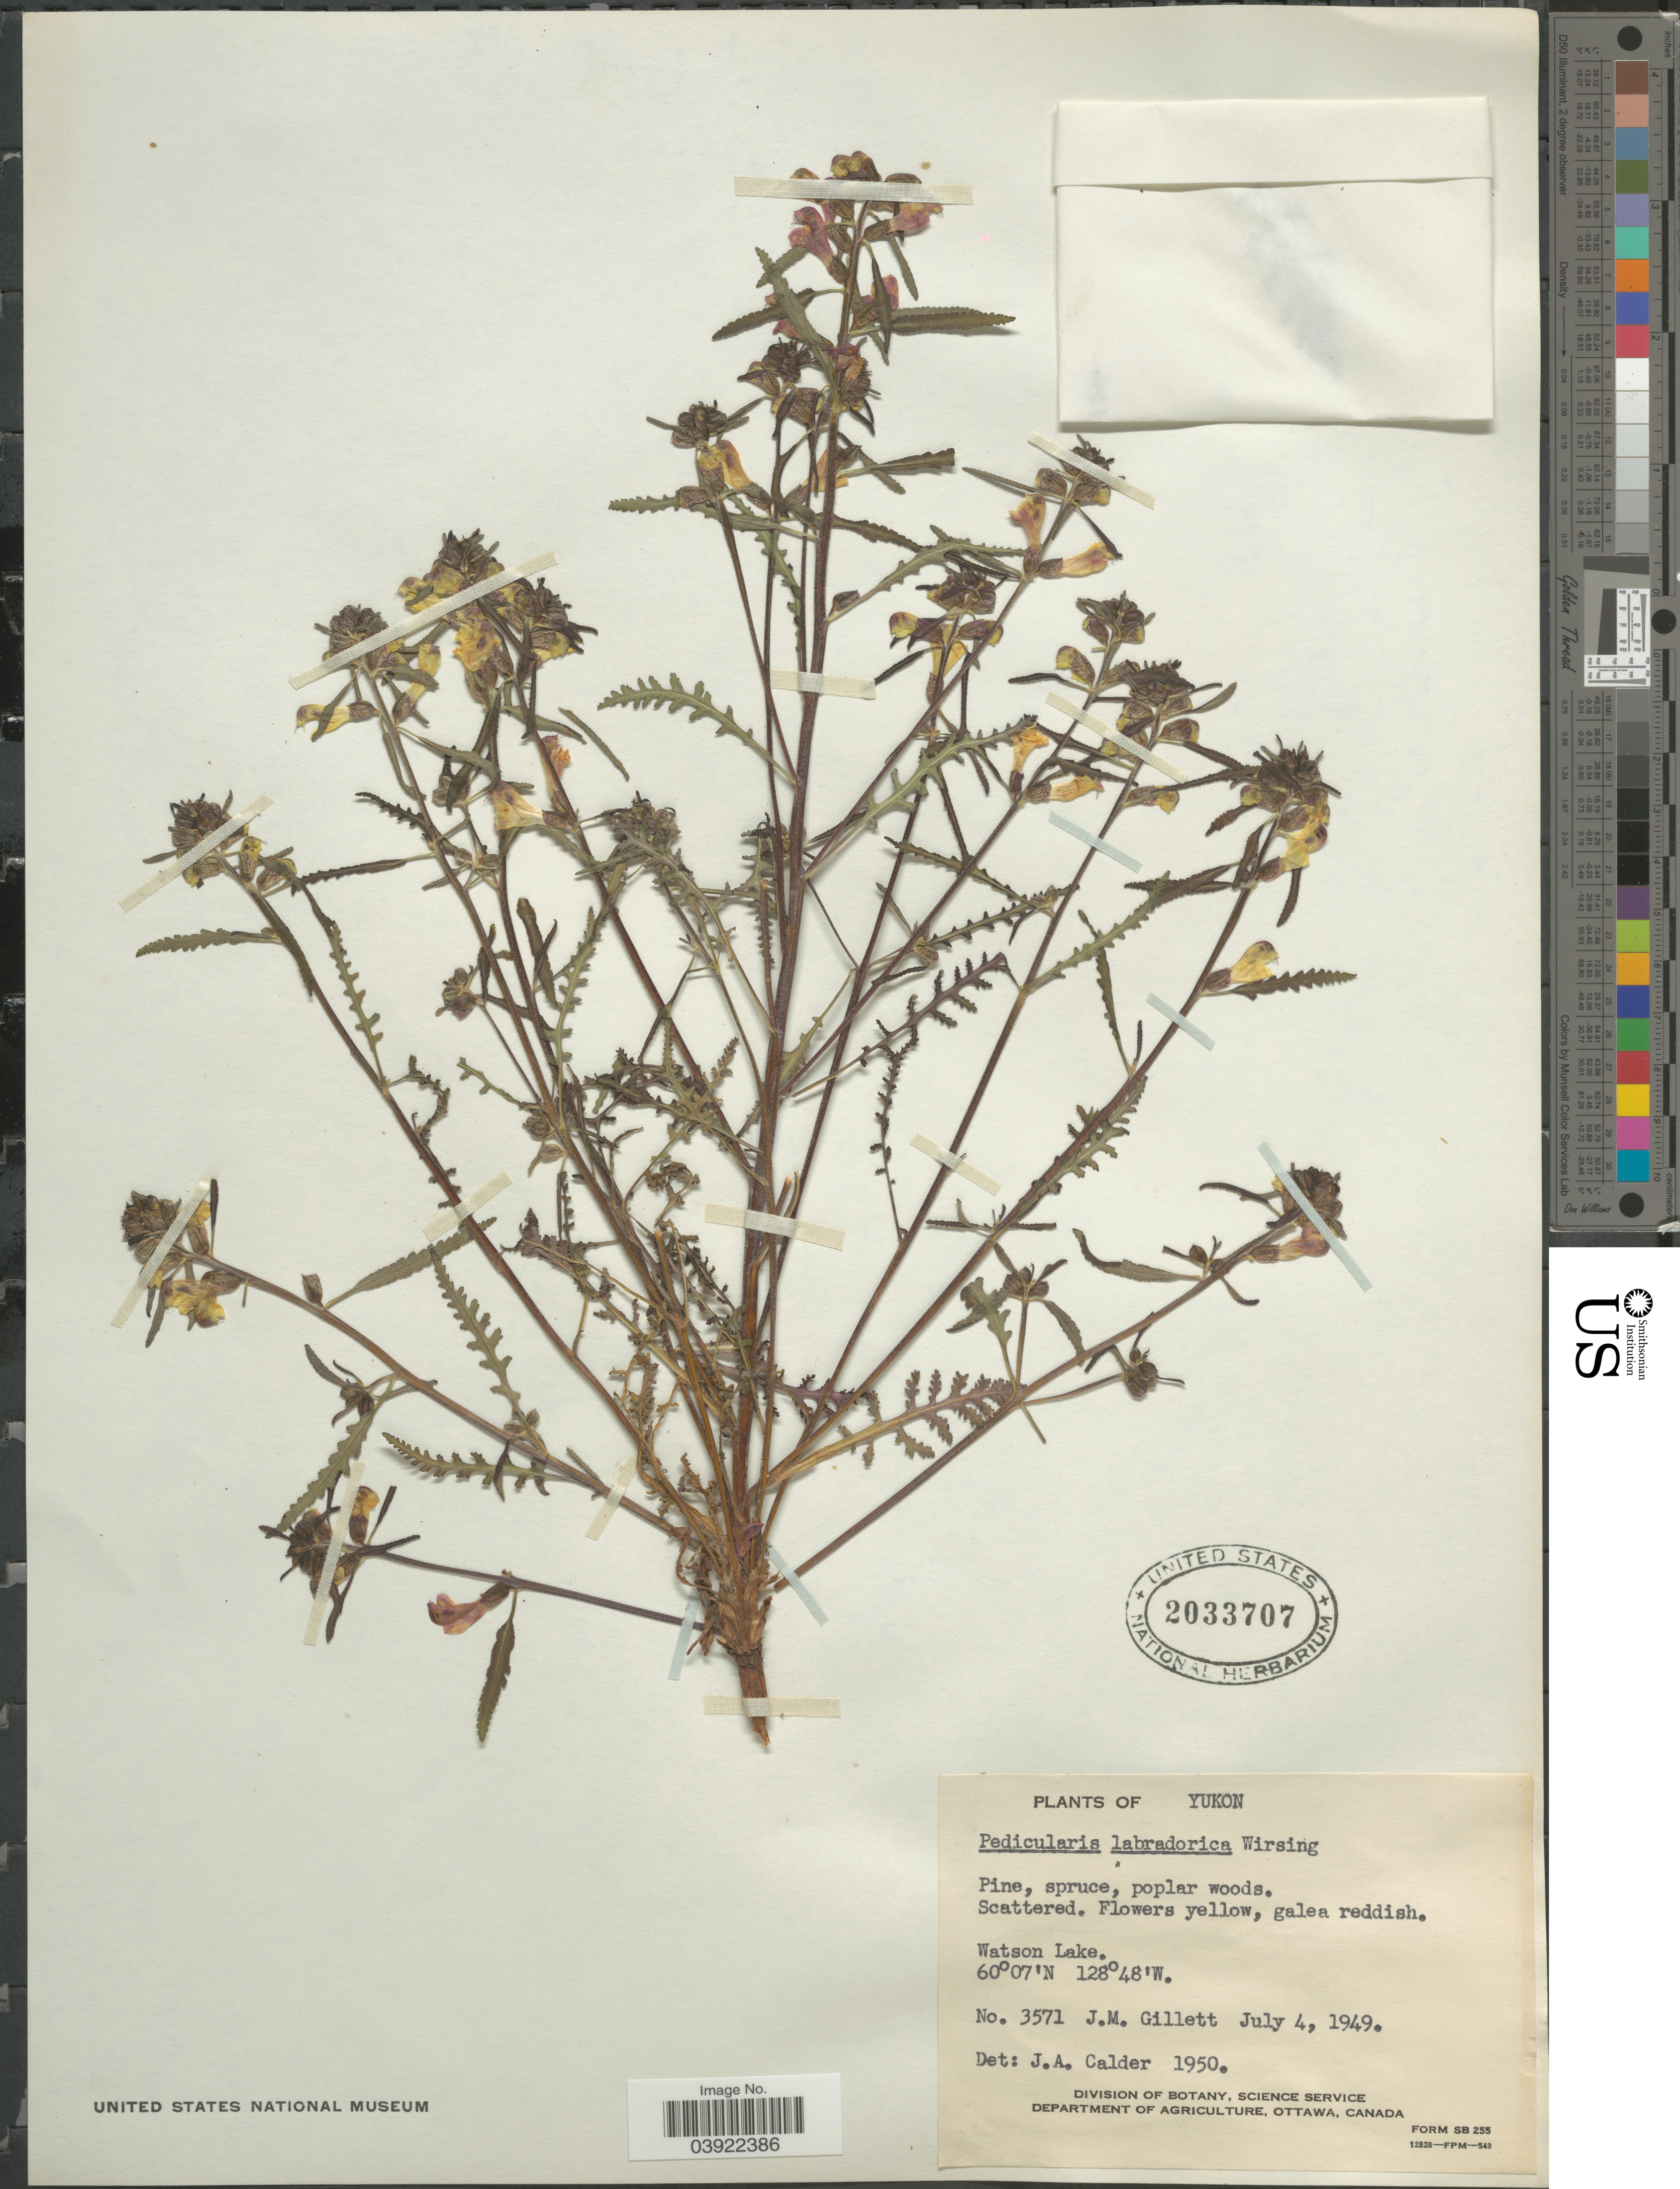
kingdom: Plantae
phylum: Tracheophyta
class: Magnoliopsida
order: Lamiales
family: Orobanchaceae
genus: Pedicularis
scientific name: Pedicularis labradorica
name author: Wirsing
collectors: J. M. Gillett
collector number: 3571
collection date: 1949-07-04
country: Canada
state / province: Yukon Territory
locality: Watson Lake.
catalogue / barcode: US 2033707